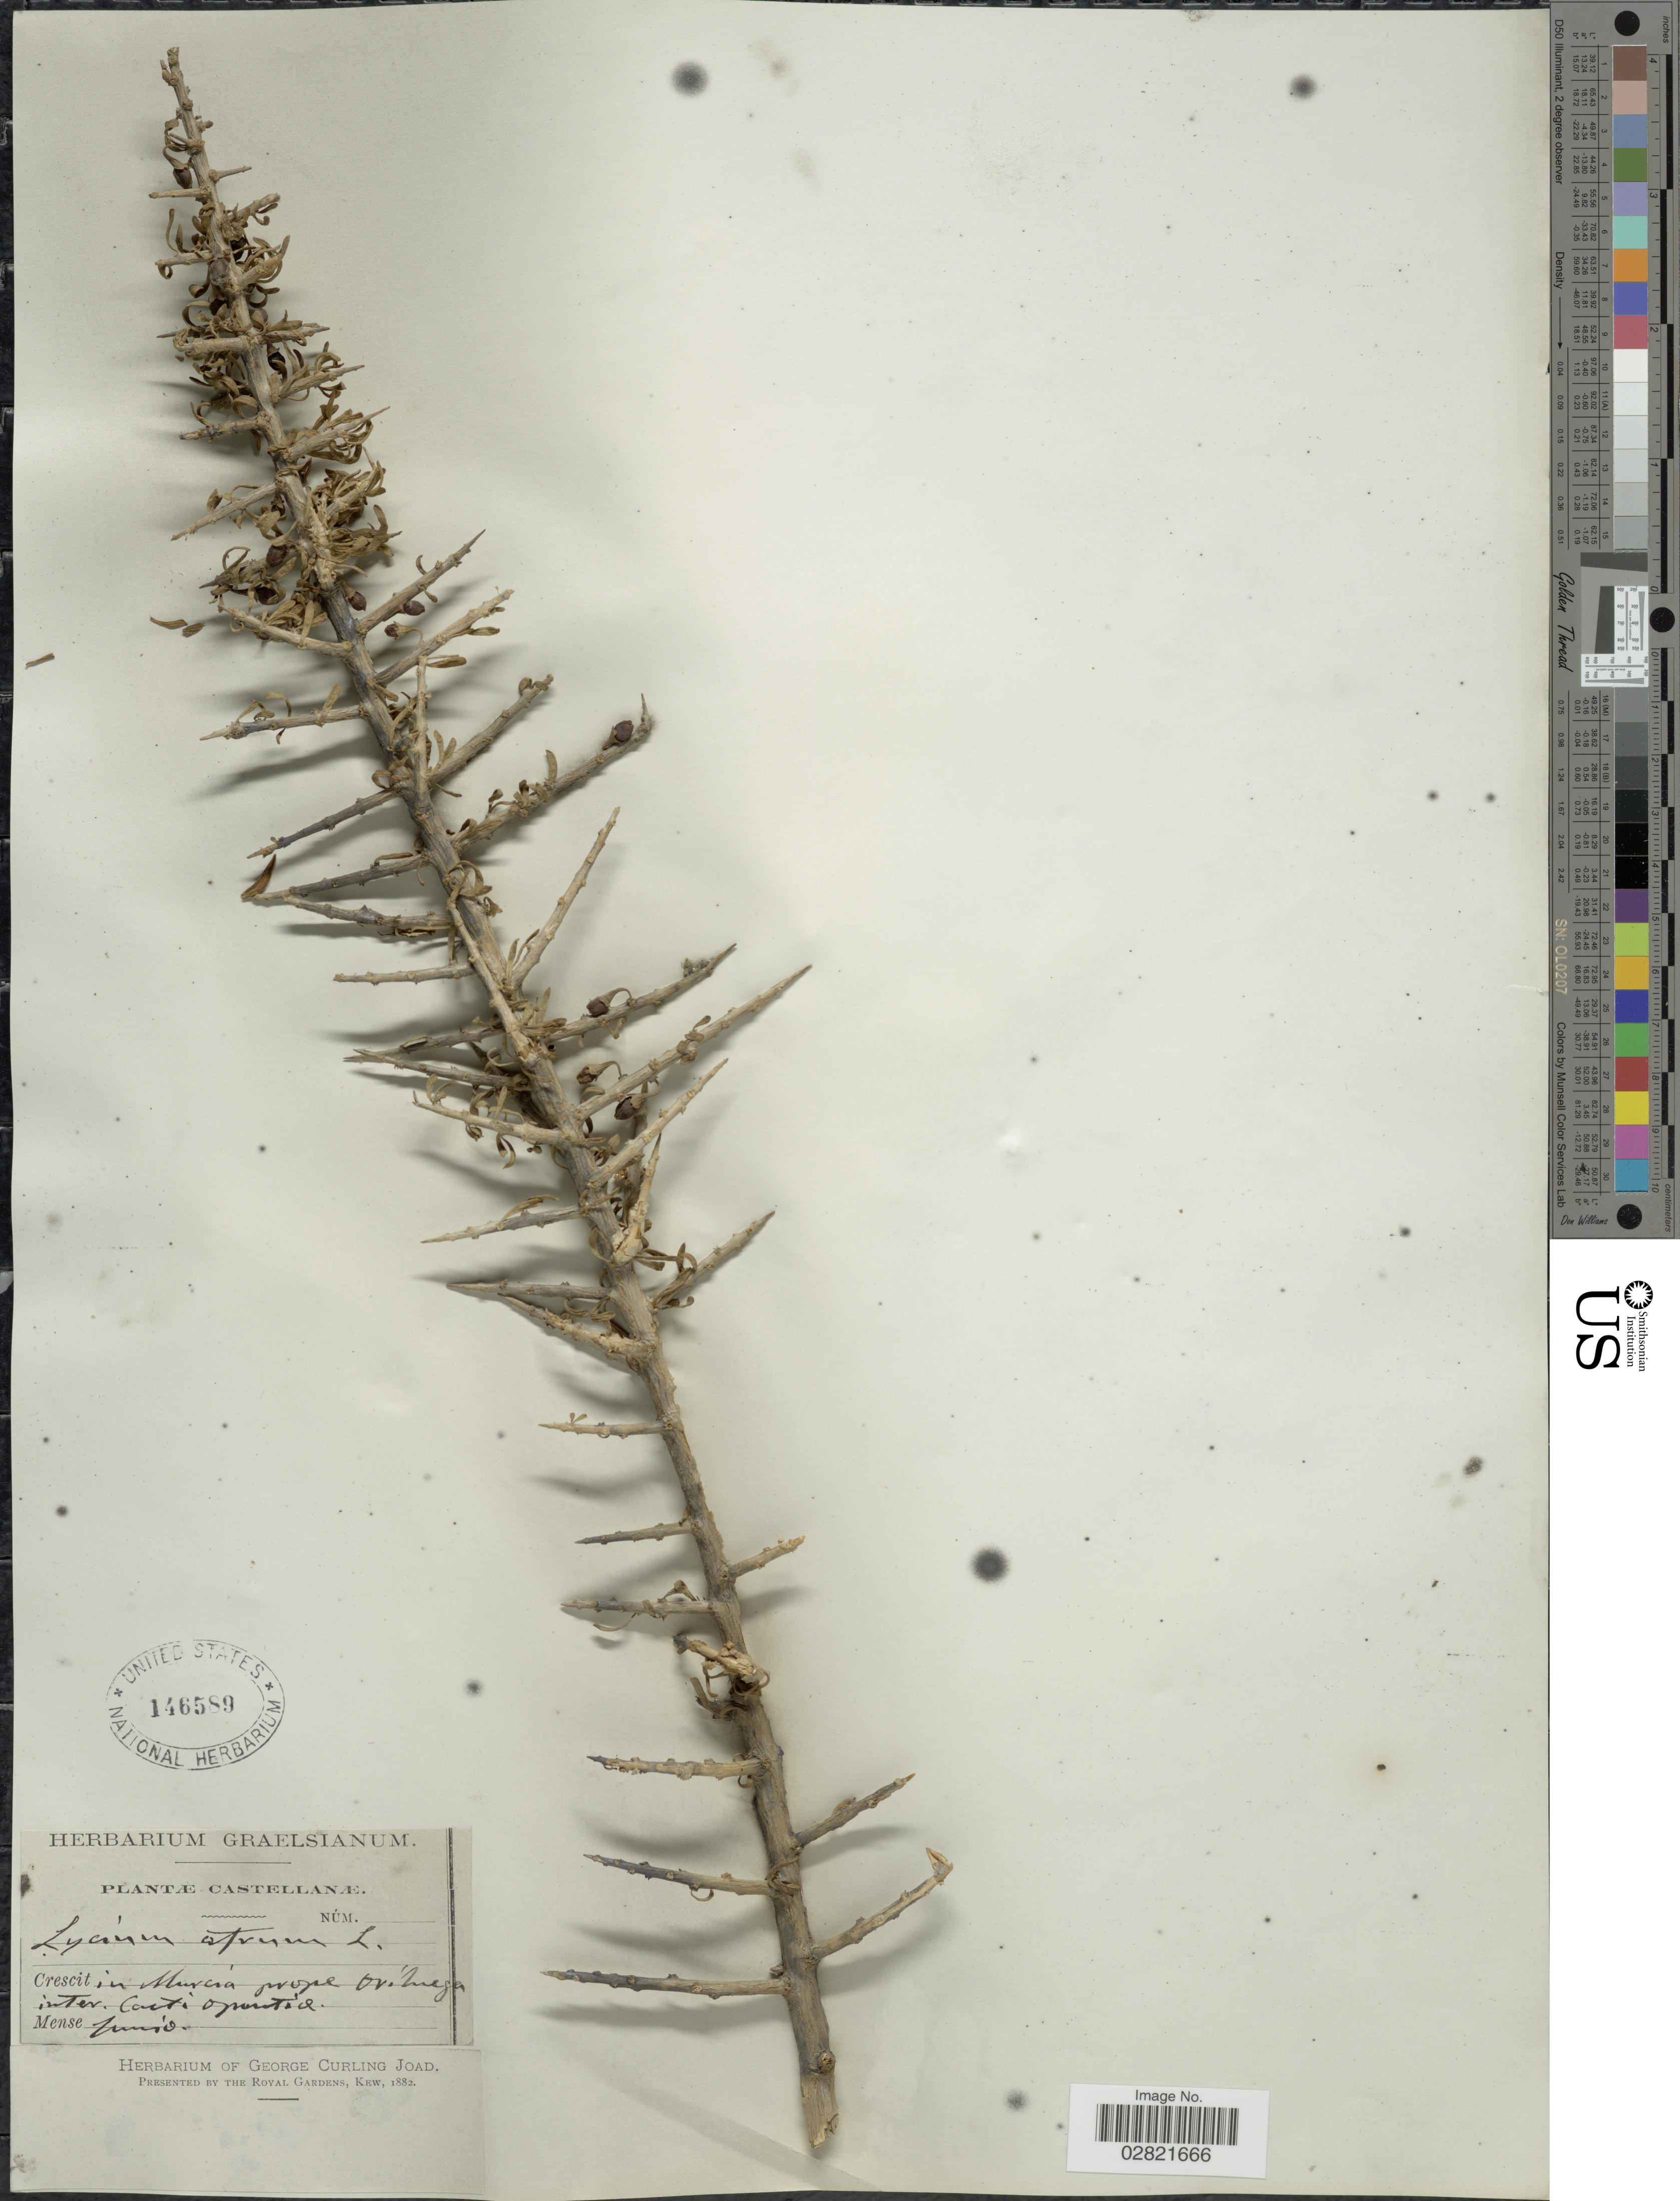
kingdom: Plantae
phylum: Tracheophyta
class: Magnoliopsida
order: Solanales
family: Solanaceae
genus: Lycium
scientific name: Lycium afrum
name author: L.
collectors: ex Herb. Graelsianum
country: Spain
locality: Castellanæ. In Murcia prope Orimega inter. Corti oportia.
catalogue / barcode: US 146589